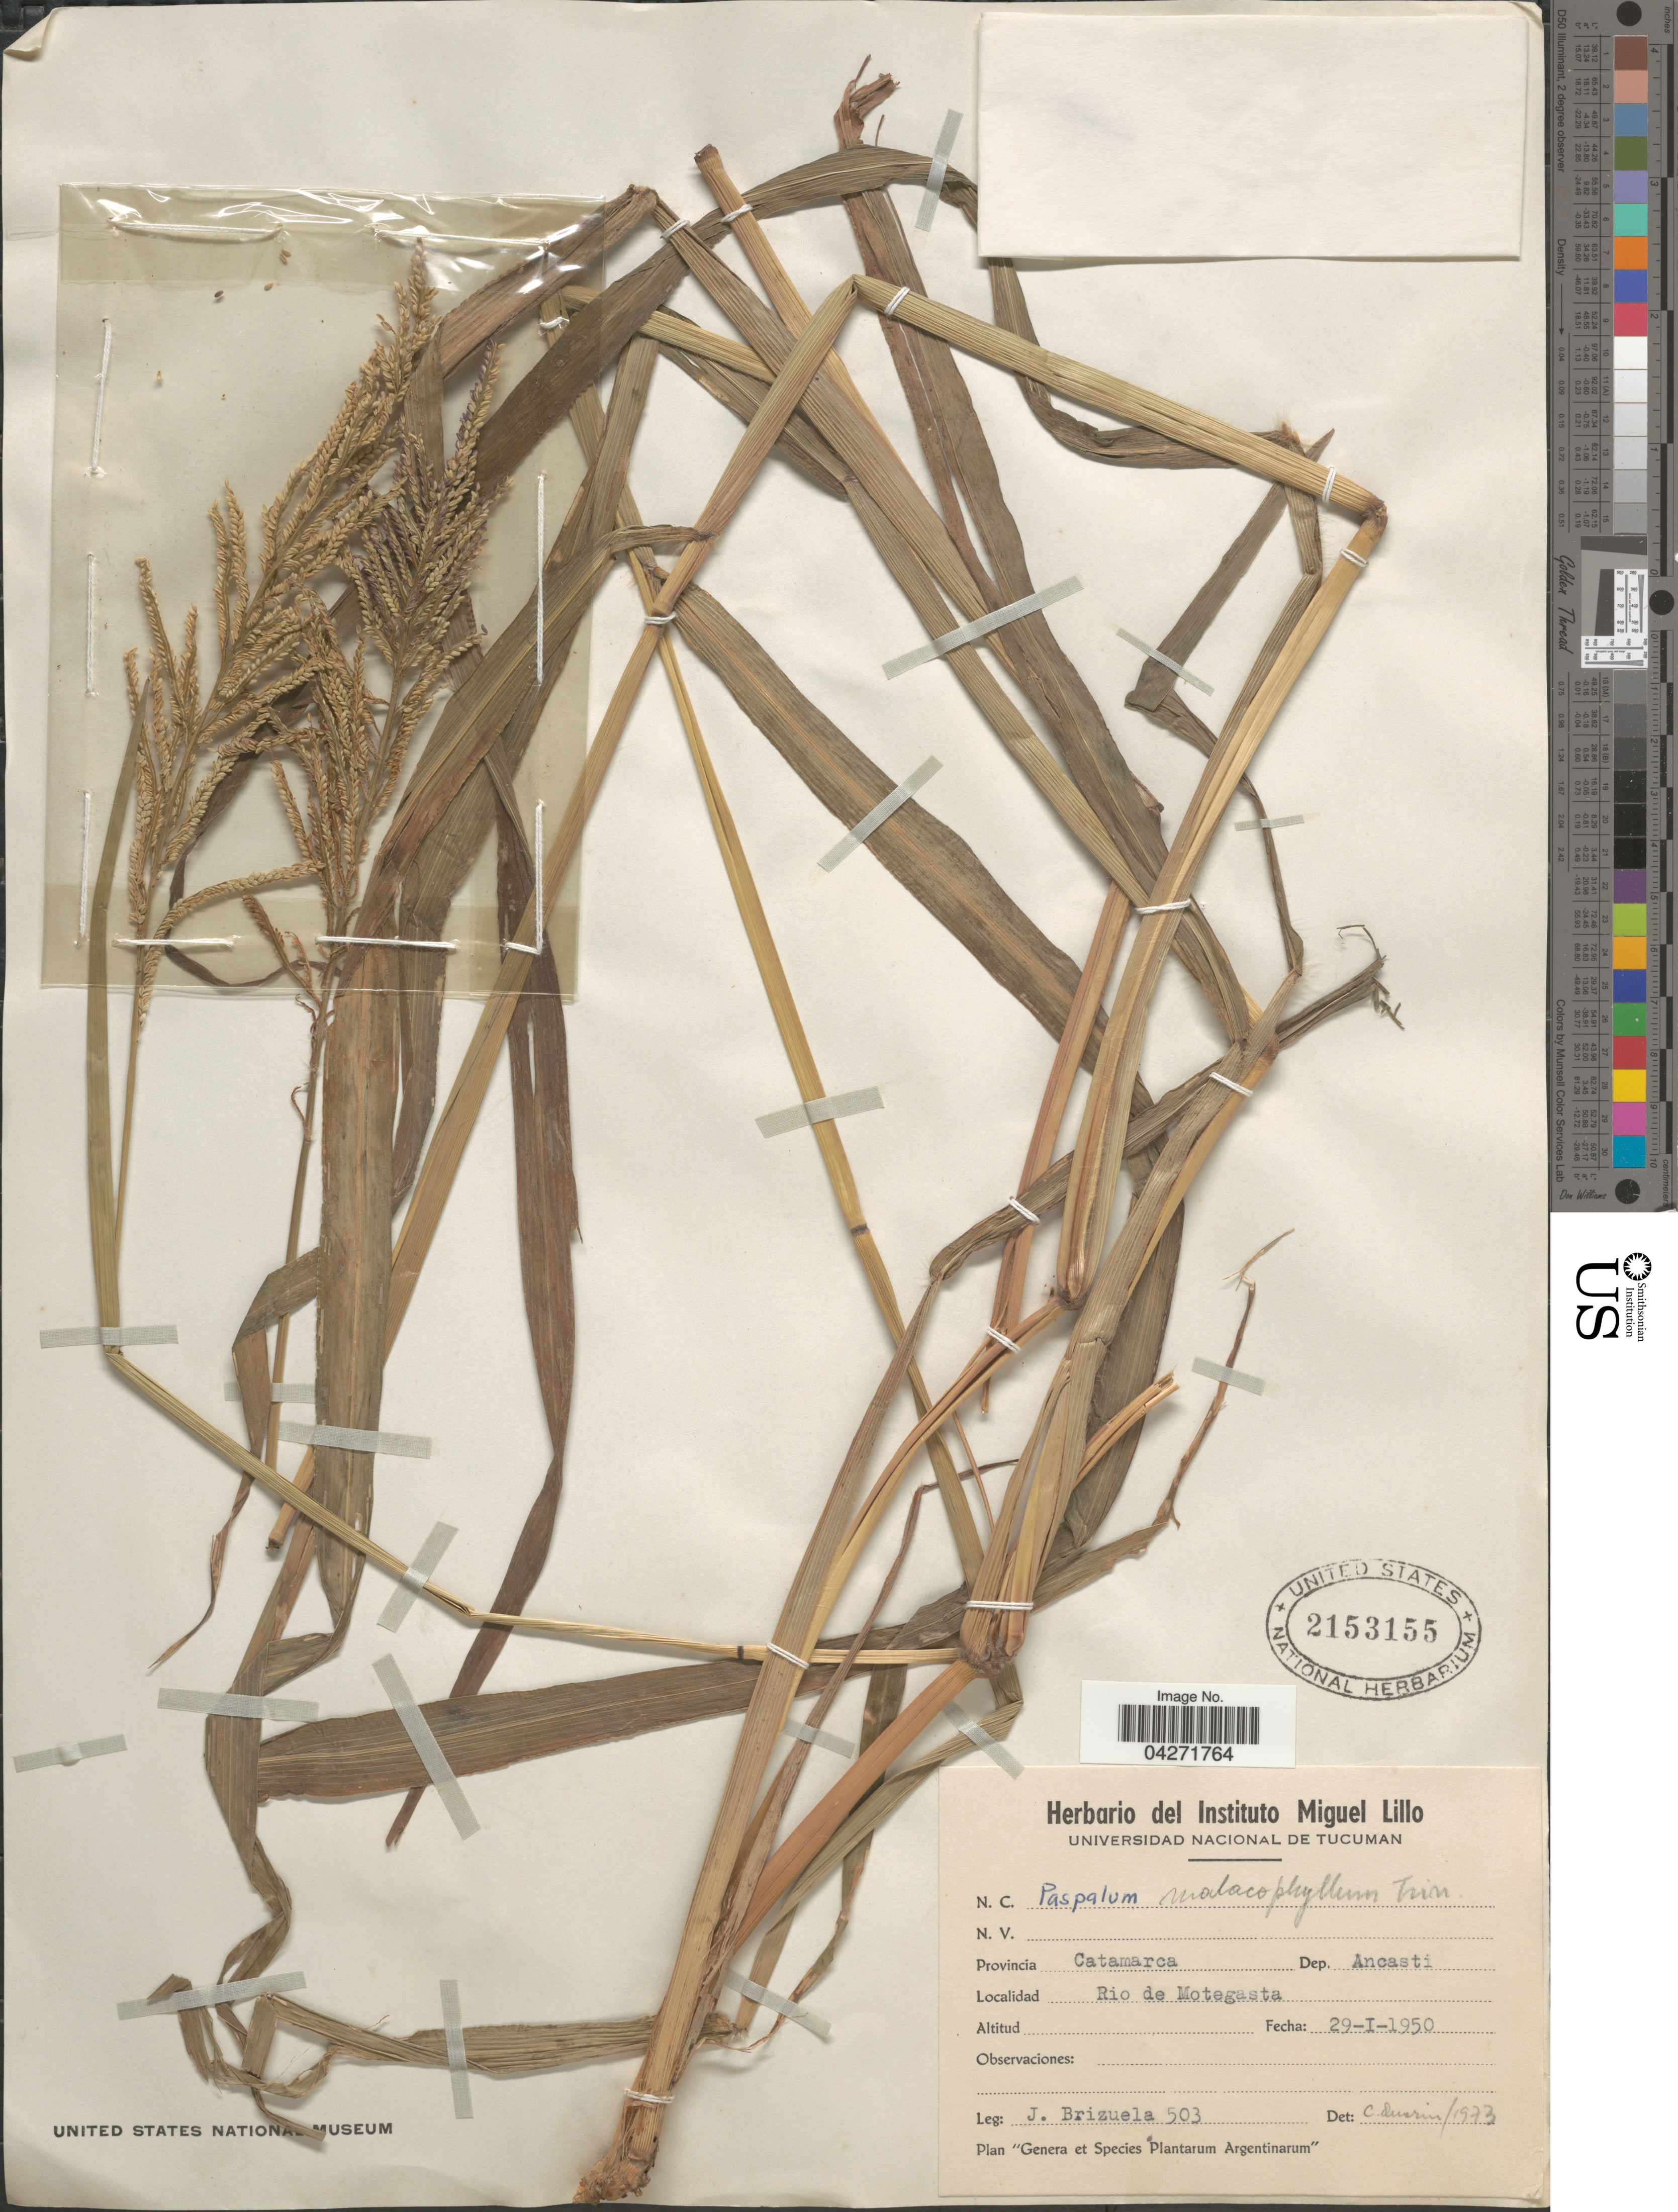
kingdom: Plantae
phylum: Tracheophyta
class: Liliopsida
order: Poales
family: Poaceae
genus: Paspalum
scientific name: Paspalum malacophyllum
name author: Trin.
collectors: J. Brizuela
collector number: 503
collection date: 1950-01-29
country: Argentina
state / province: Catamarca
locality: Dep. Ancasti. Rio de Motegasta.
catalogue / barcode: US 2153155